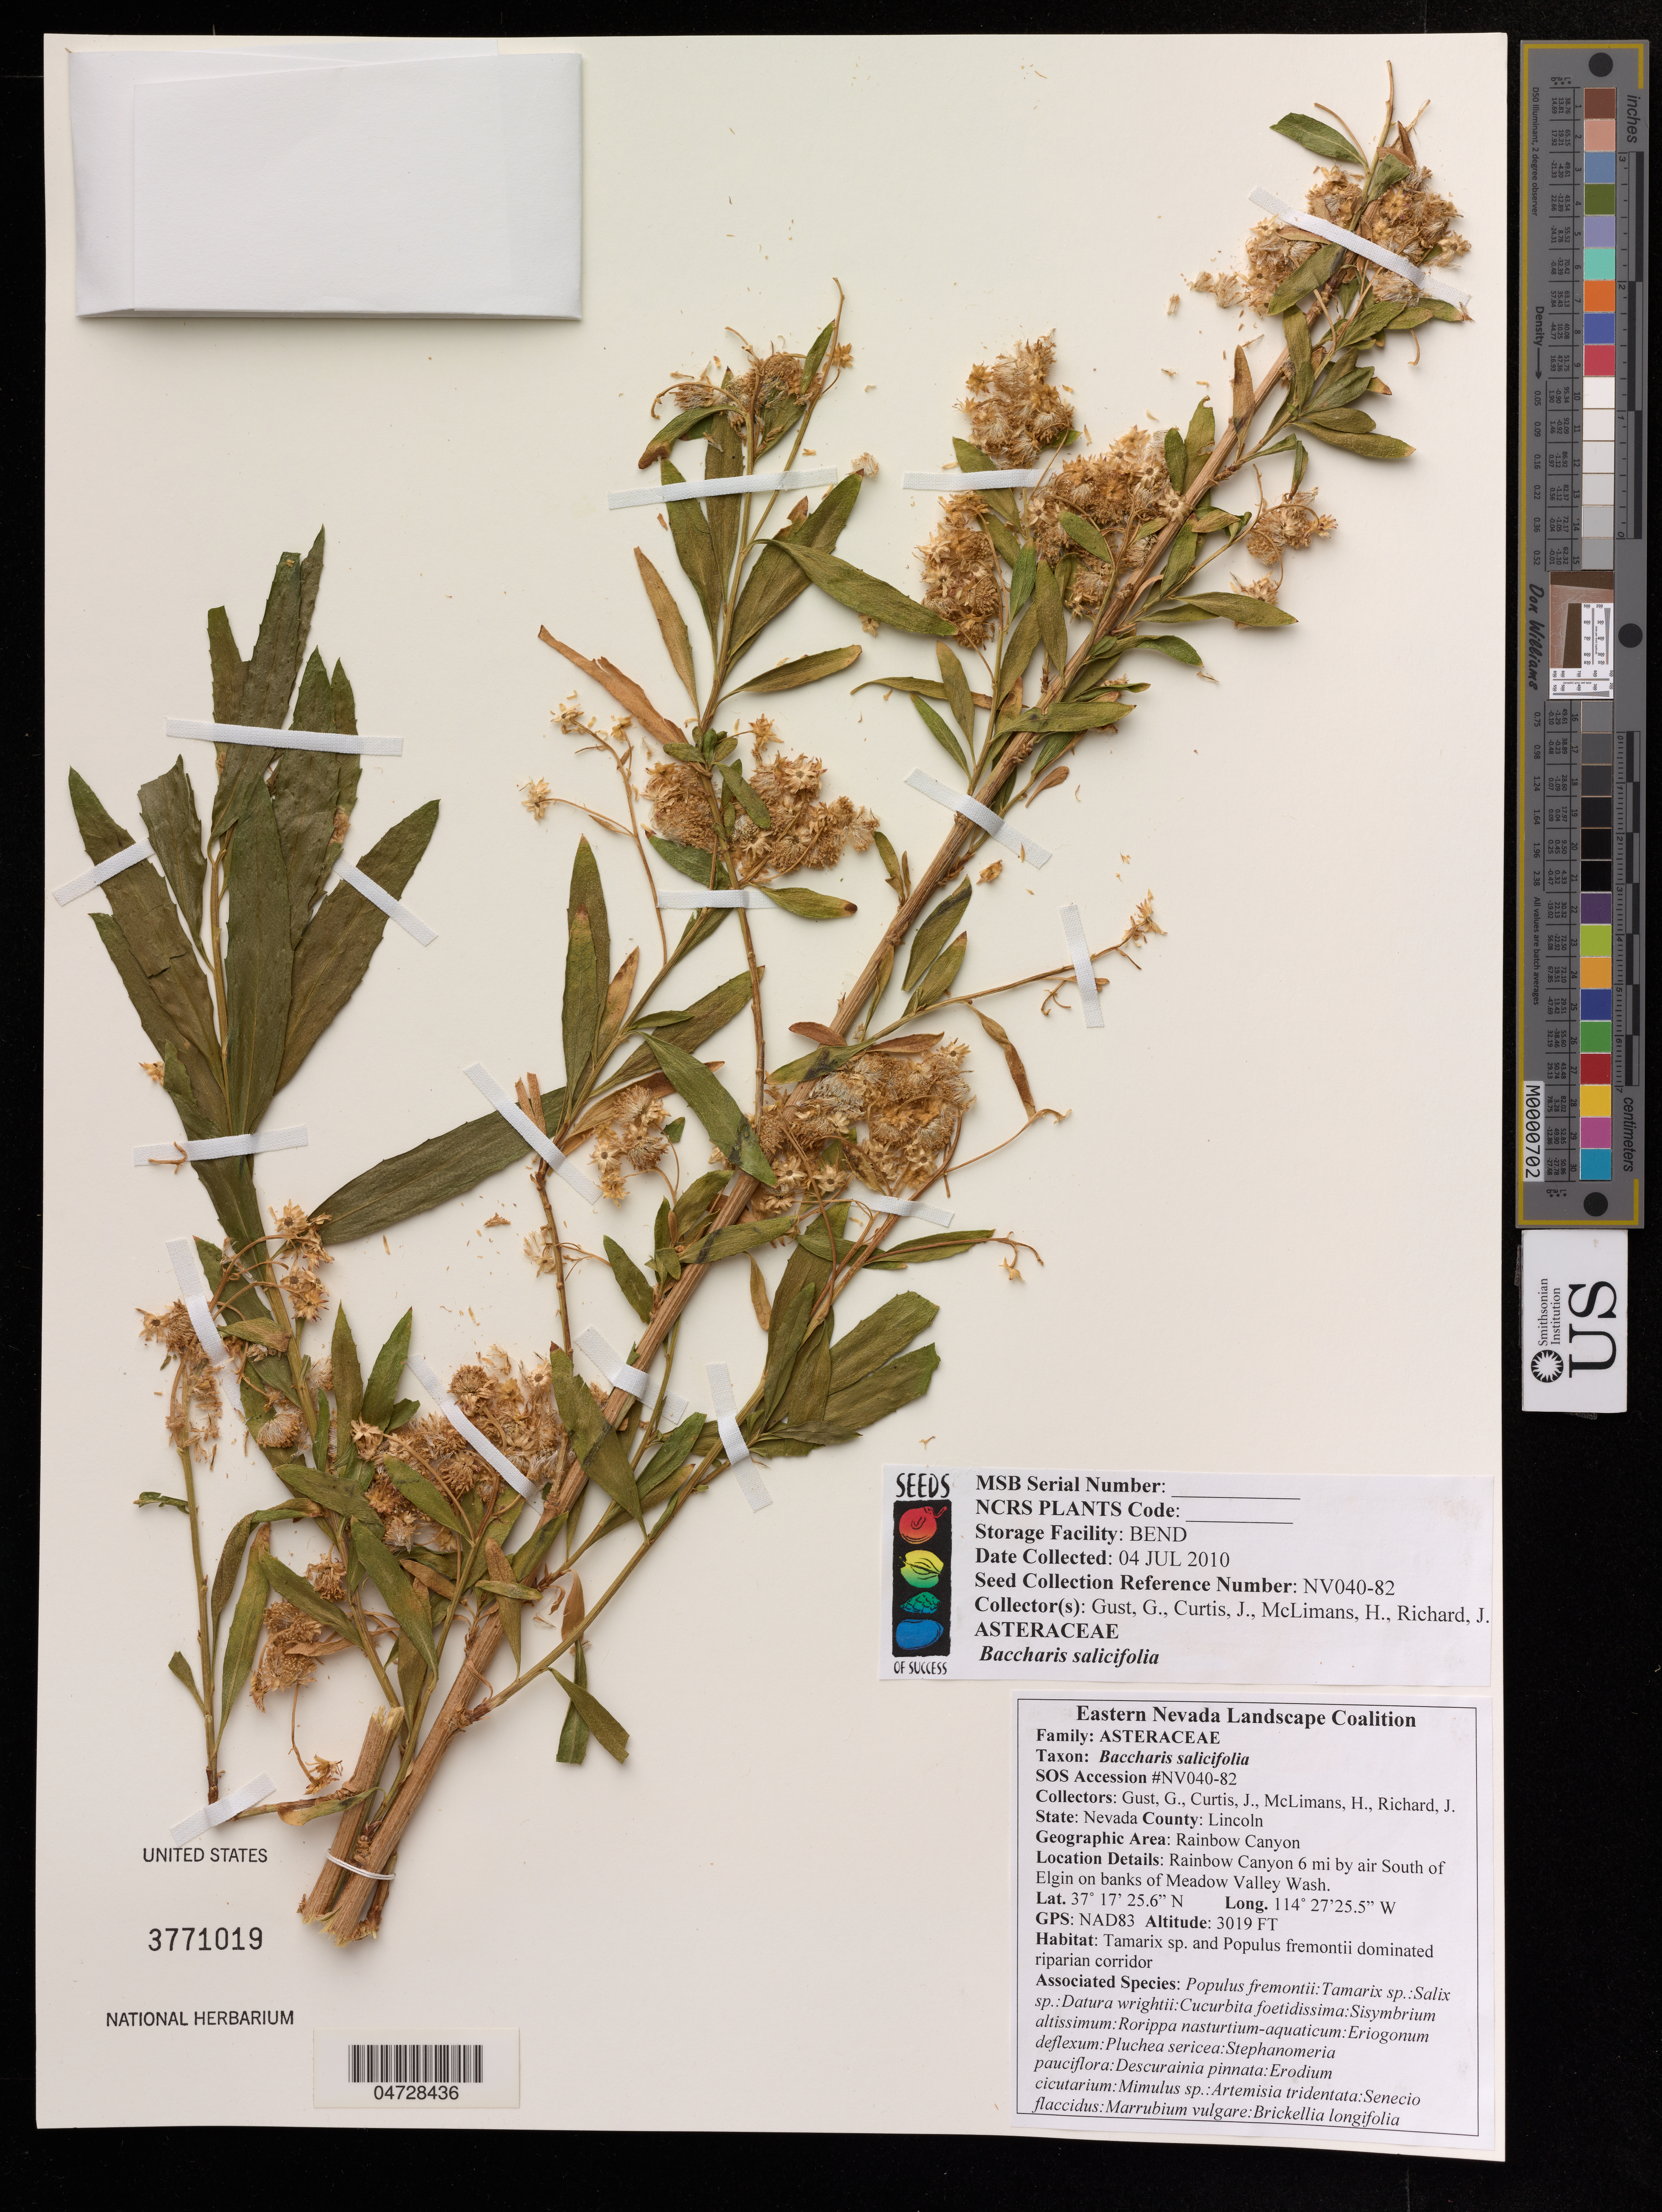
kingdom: Plantae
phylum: Tracheophyta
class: Magnoliopsida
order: Asterales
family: Asteraceae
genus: Baccharis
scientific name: Baccharis salicifolia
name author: (Ruiz & Pav.) Pers.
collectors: G. Gust, J. Curtis, H. McLimans & J. Richard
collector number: NV040-82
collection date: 2010-07-04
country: United States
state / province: Nevada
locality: County: Lincoln. Rainbow Canyon. Rainbow Canyon 6 mi by air South of Elgin on banks of Meadow Valley Wash.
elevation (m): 920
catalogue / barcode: US 3771019